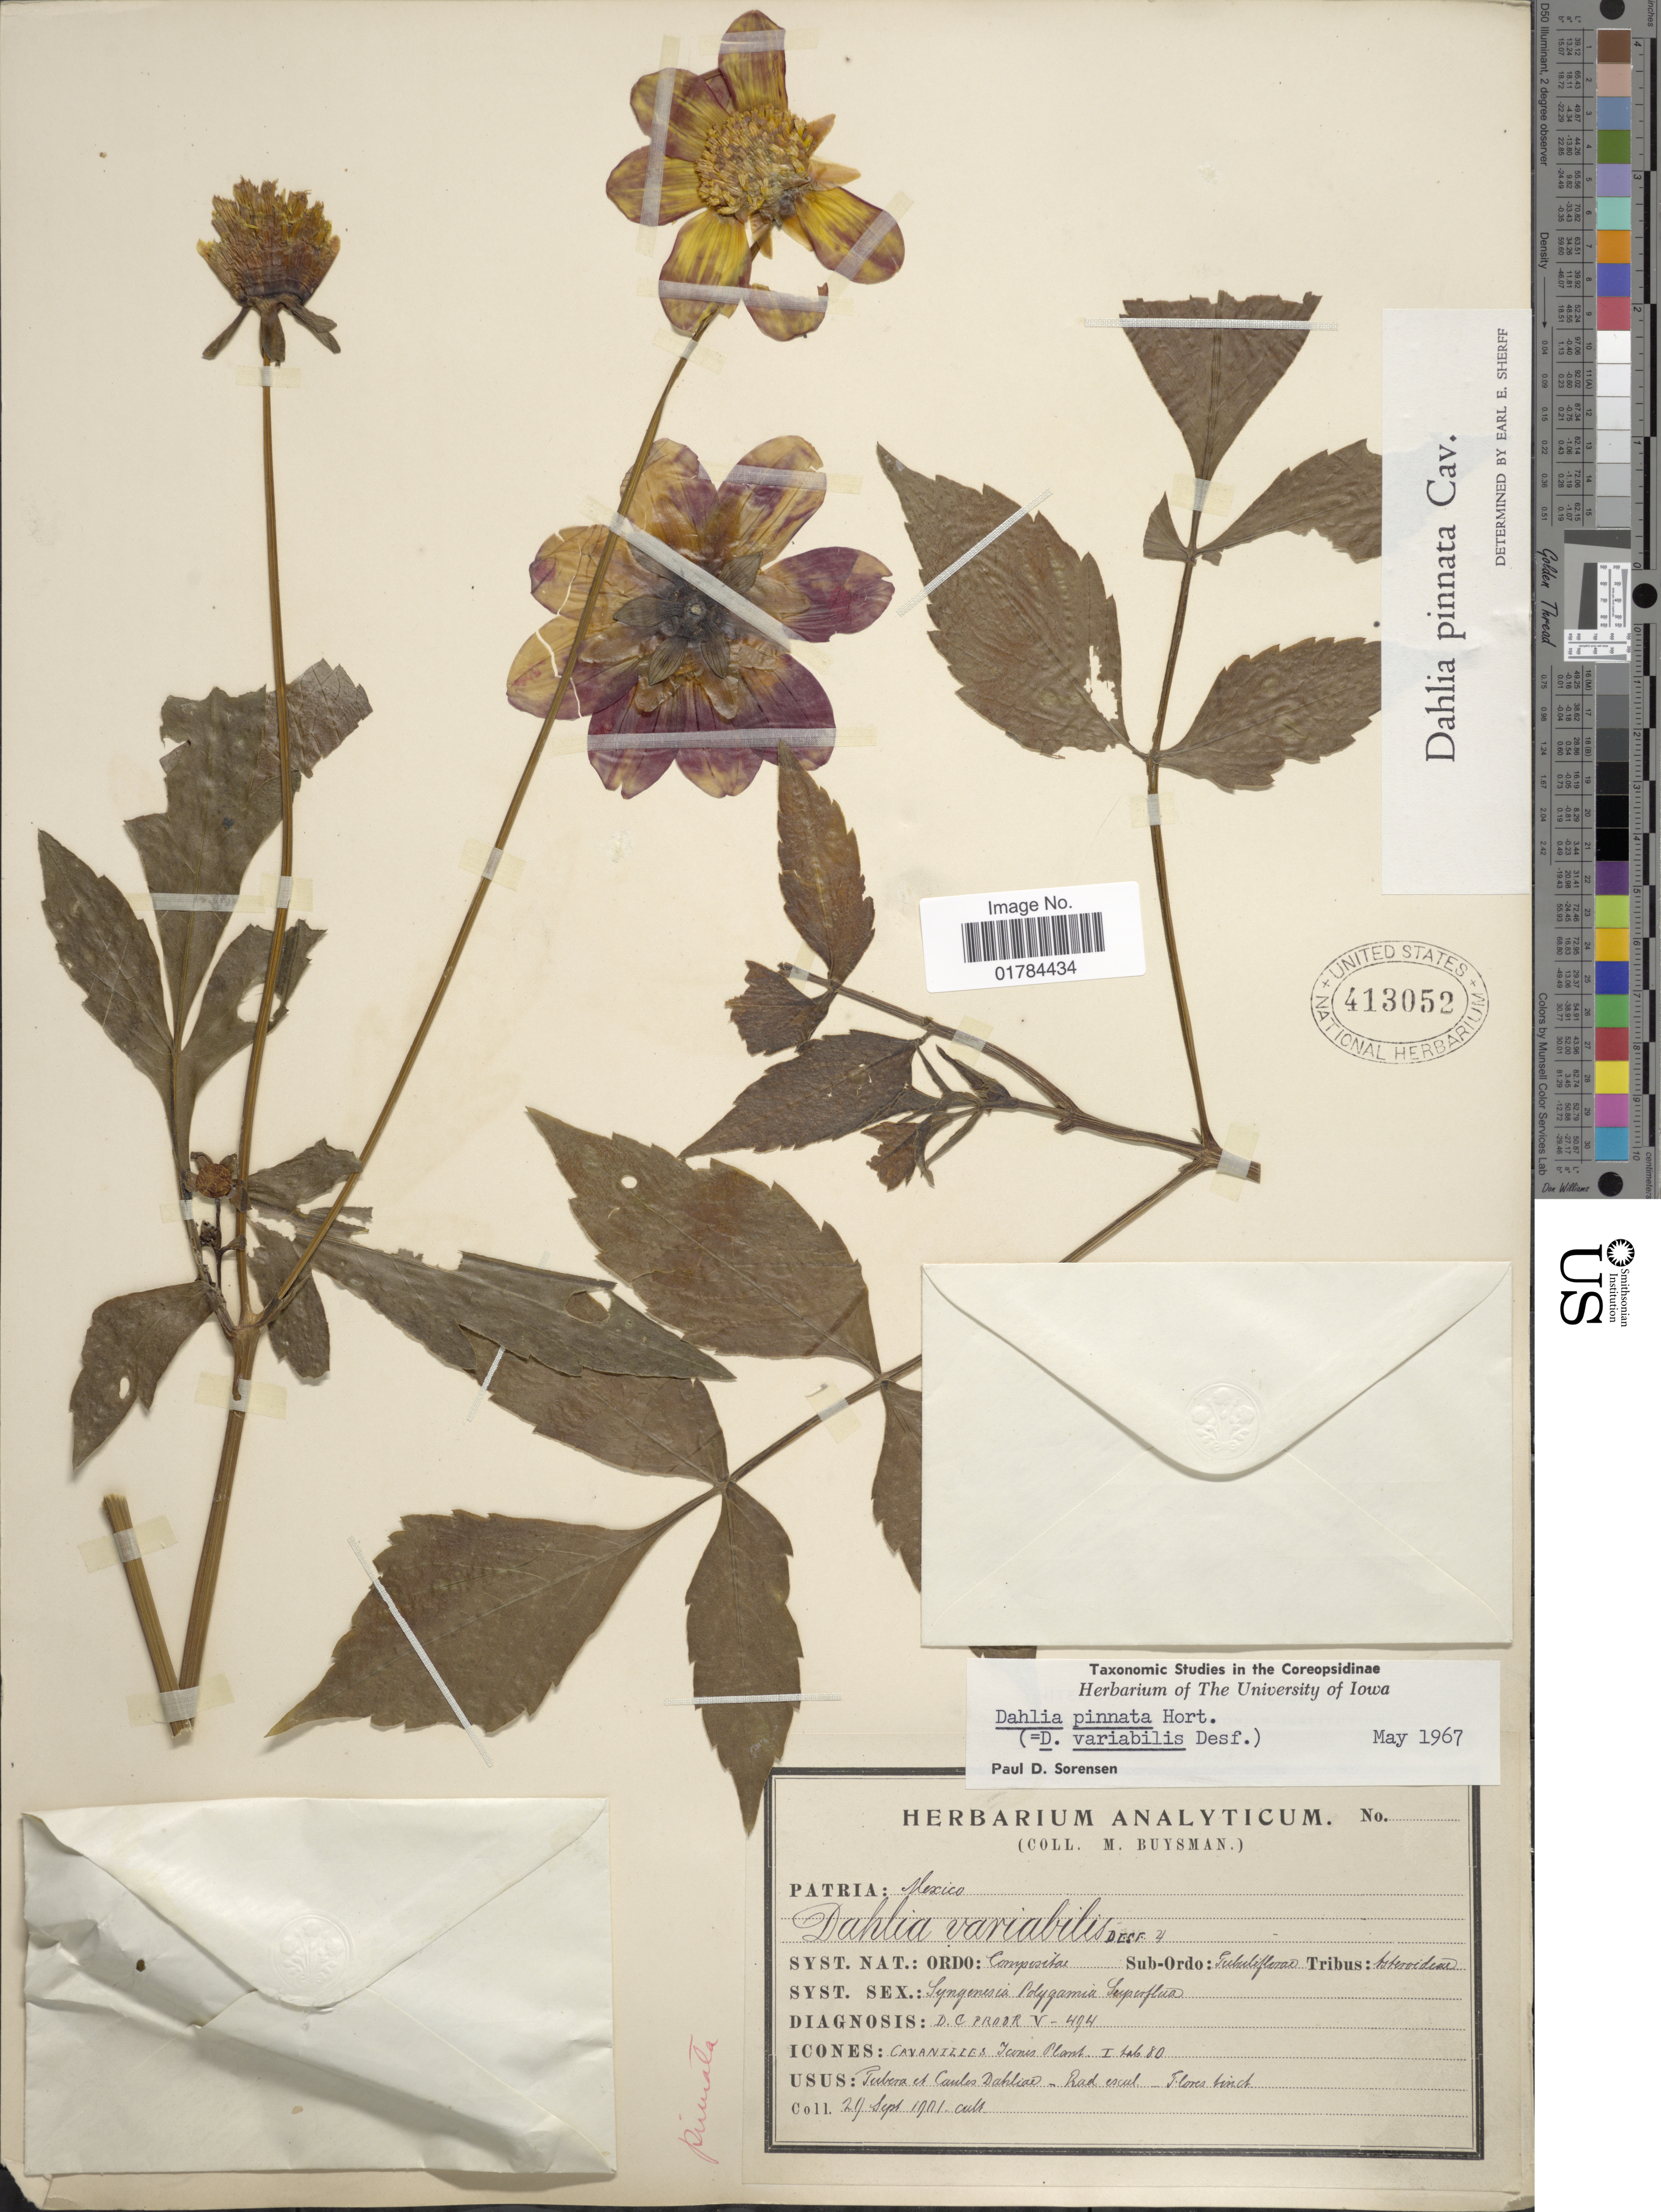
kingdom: Plantae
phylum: Tracheophyta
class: Magnoliopsida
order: Asterales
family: Asteraceae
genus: Dahlia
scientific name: Dahlia pinnata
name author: Cav.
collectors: M. Buysman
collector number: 4?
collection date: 1901-09-29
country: Mexico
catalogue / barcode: US 413052